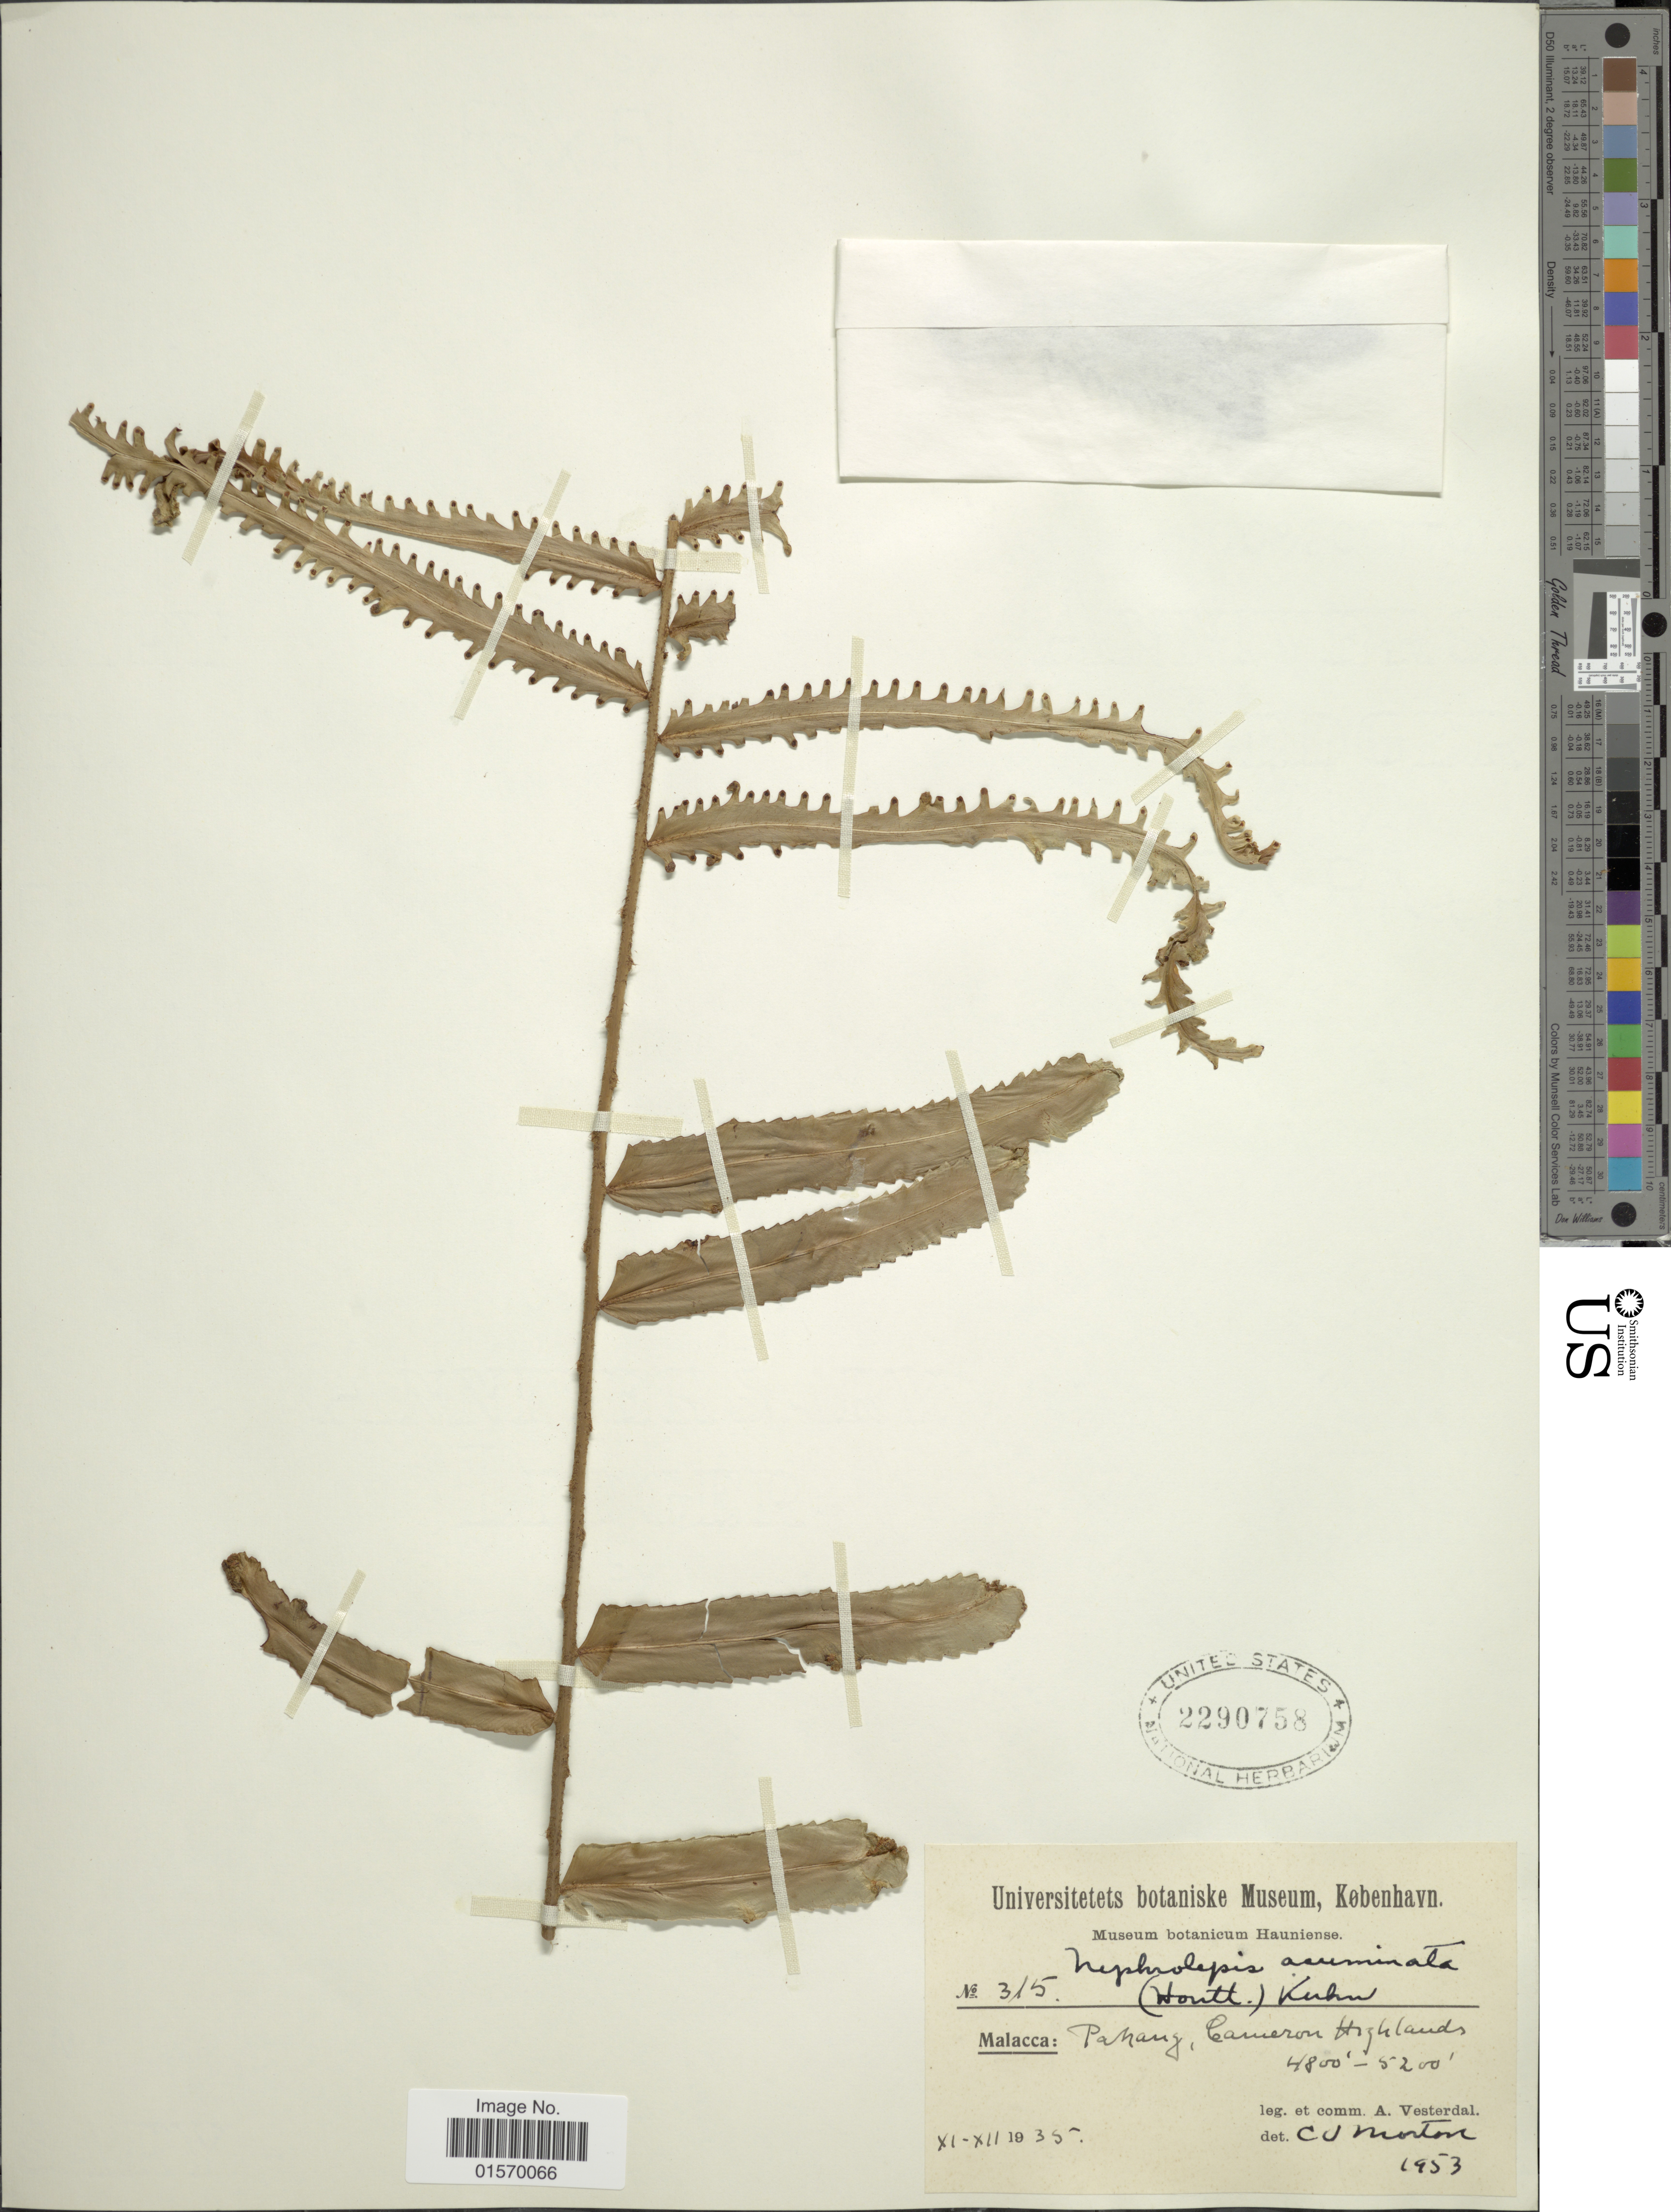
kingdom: Plantae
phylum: Tracheophyta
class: Polypodiopsida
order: Polypodiales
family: Nephrolepidaceae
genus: Nephrolepis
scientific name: Nephrolepis acuminata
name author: (Houtt.) Kuhn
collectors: A. Vesterdal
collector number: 315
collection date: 1935-11/1935-12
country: Malaysia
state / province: Pahang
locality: Malacca: Pahang, Cameron Highlands [interpreted]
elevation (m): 1463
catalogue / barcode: US 2290758